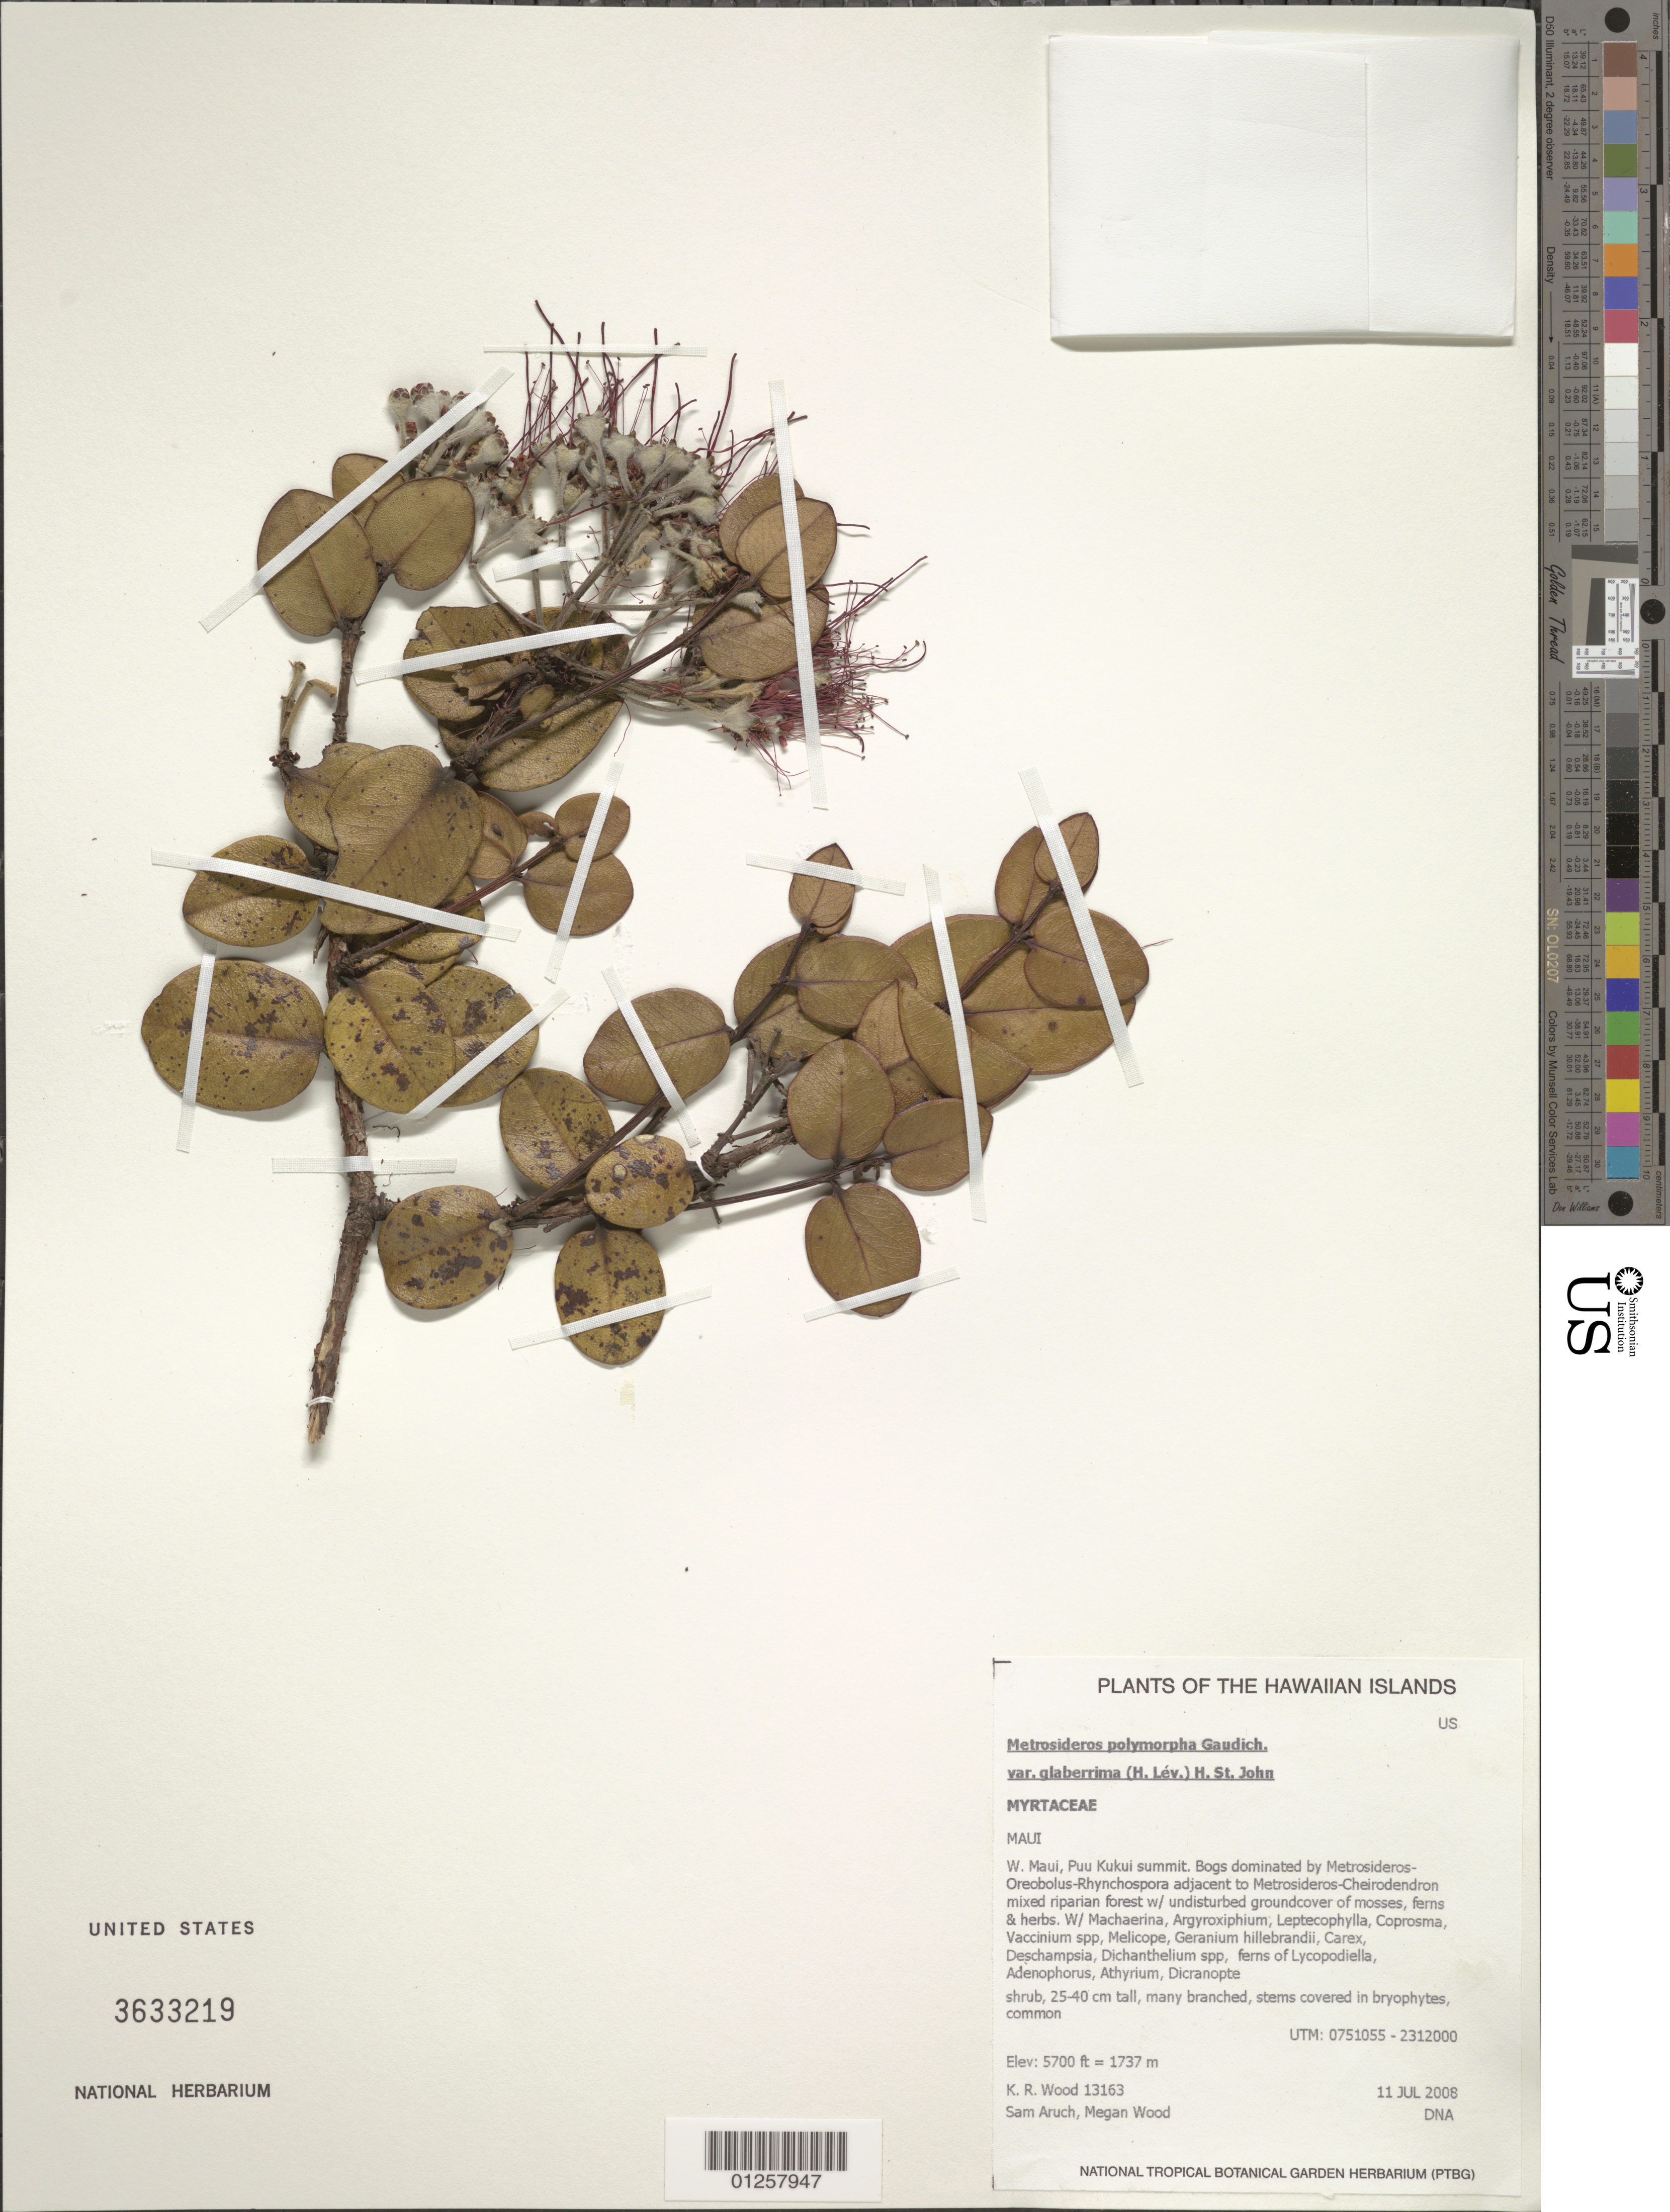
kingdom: Plantae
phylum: Tracheophyta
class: Magnoliopsida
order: Myrtales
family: Myrtaceae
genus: Metrosideros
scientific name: Metrosideros polymorpha var. glaberrima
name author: (H. Lév.) H. St. John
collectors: K. R. Wood, S. Aruch & M. Wood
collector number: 13163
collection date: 2008-07-11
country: United States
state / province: Hawaii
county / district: Maui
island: Maui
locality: W. Maui, Puu Kukui summit.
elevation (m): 1737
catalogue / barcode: US 3633219